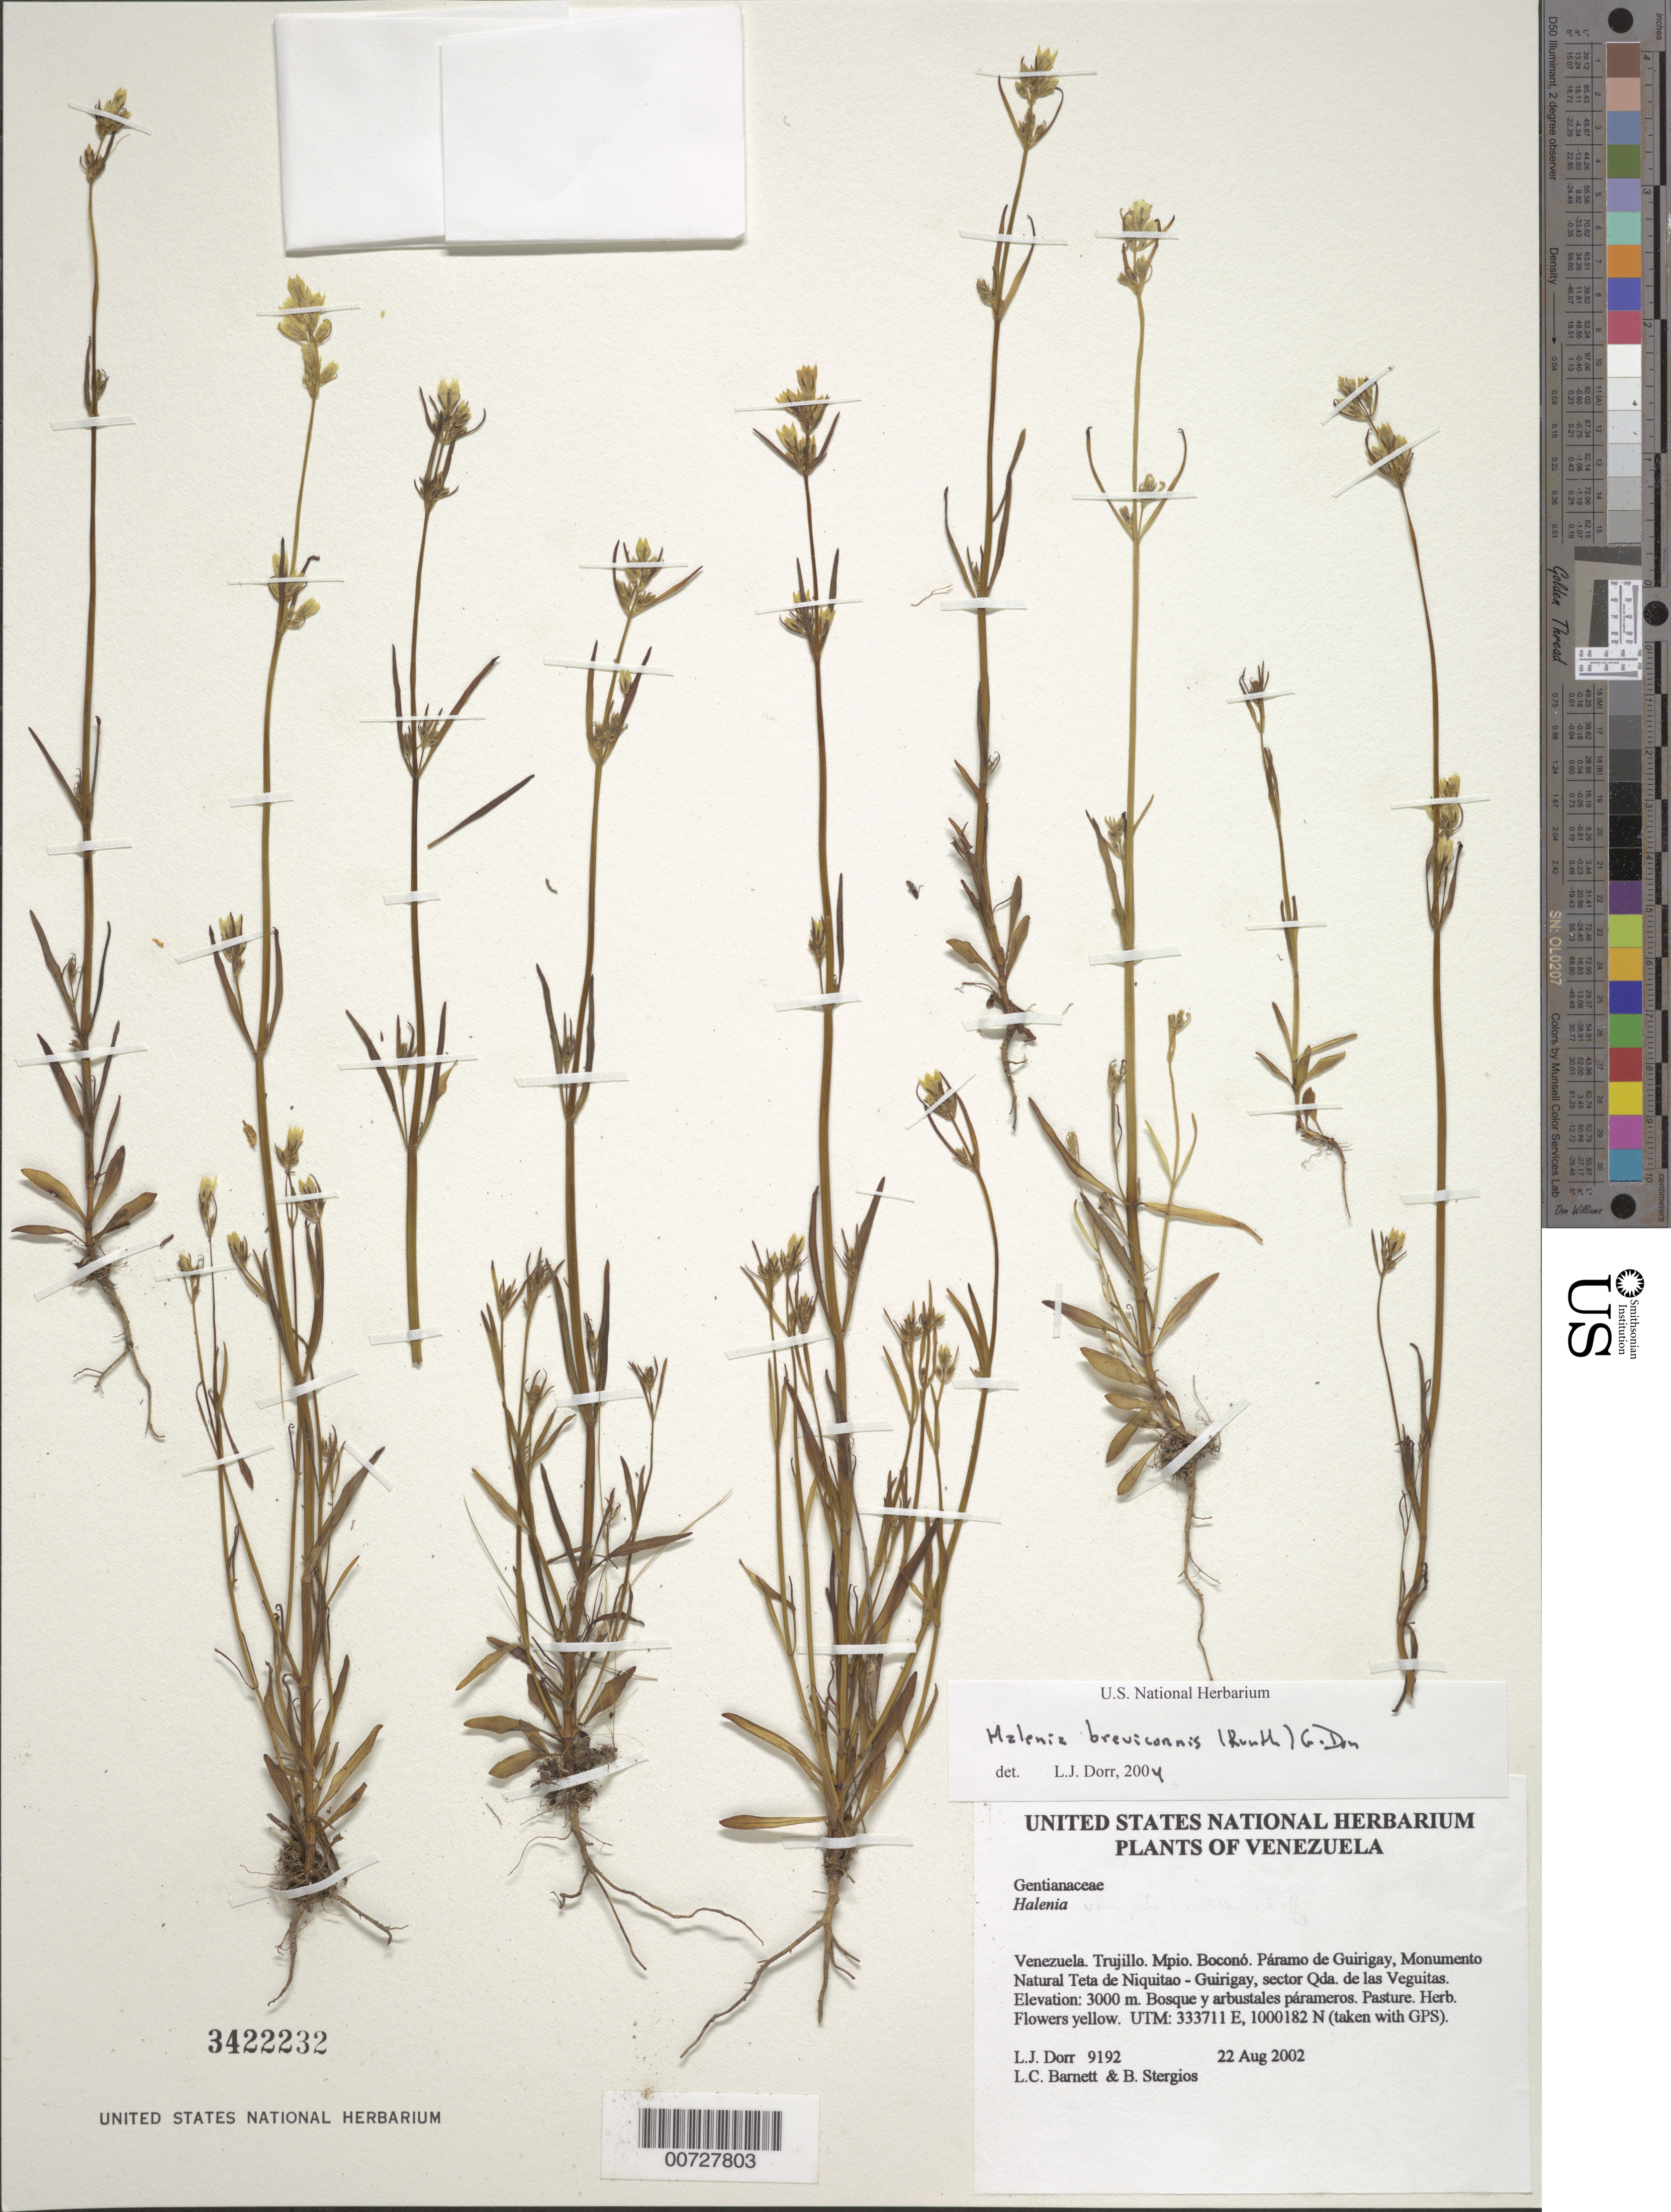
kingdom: Plantae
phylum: Tracheophyta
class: Magnoliopsida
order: Gentianales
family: Gentianaceae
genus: Halenia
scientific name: Halenia brevicornis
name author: (Kunth) G. Don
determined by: Dorr, L. J., (BOT), Smithsonian Institution - National Museum of Natural History (UNITED STATES)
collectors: L. J. Dorr, L. C. Barnett & B. G. Stergios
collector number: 9192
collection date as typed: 22 Aug 2002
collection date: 2002-08-22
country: Venezuela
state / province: Trujillo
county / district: Boconó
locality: Páramo de Guirigay, Monumento Natural Teta de Niquitao - Guirigay, sector Las Veguitas.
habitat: Bosque y arbustales párameros. Pasture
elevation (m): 3000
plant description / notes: CTES, F, MJG, MO, NY, PORT, TEX, US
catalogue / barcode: US 3422232